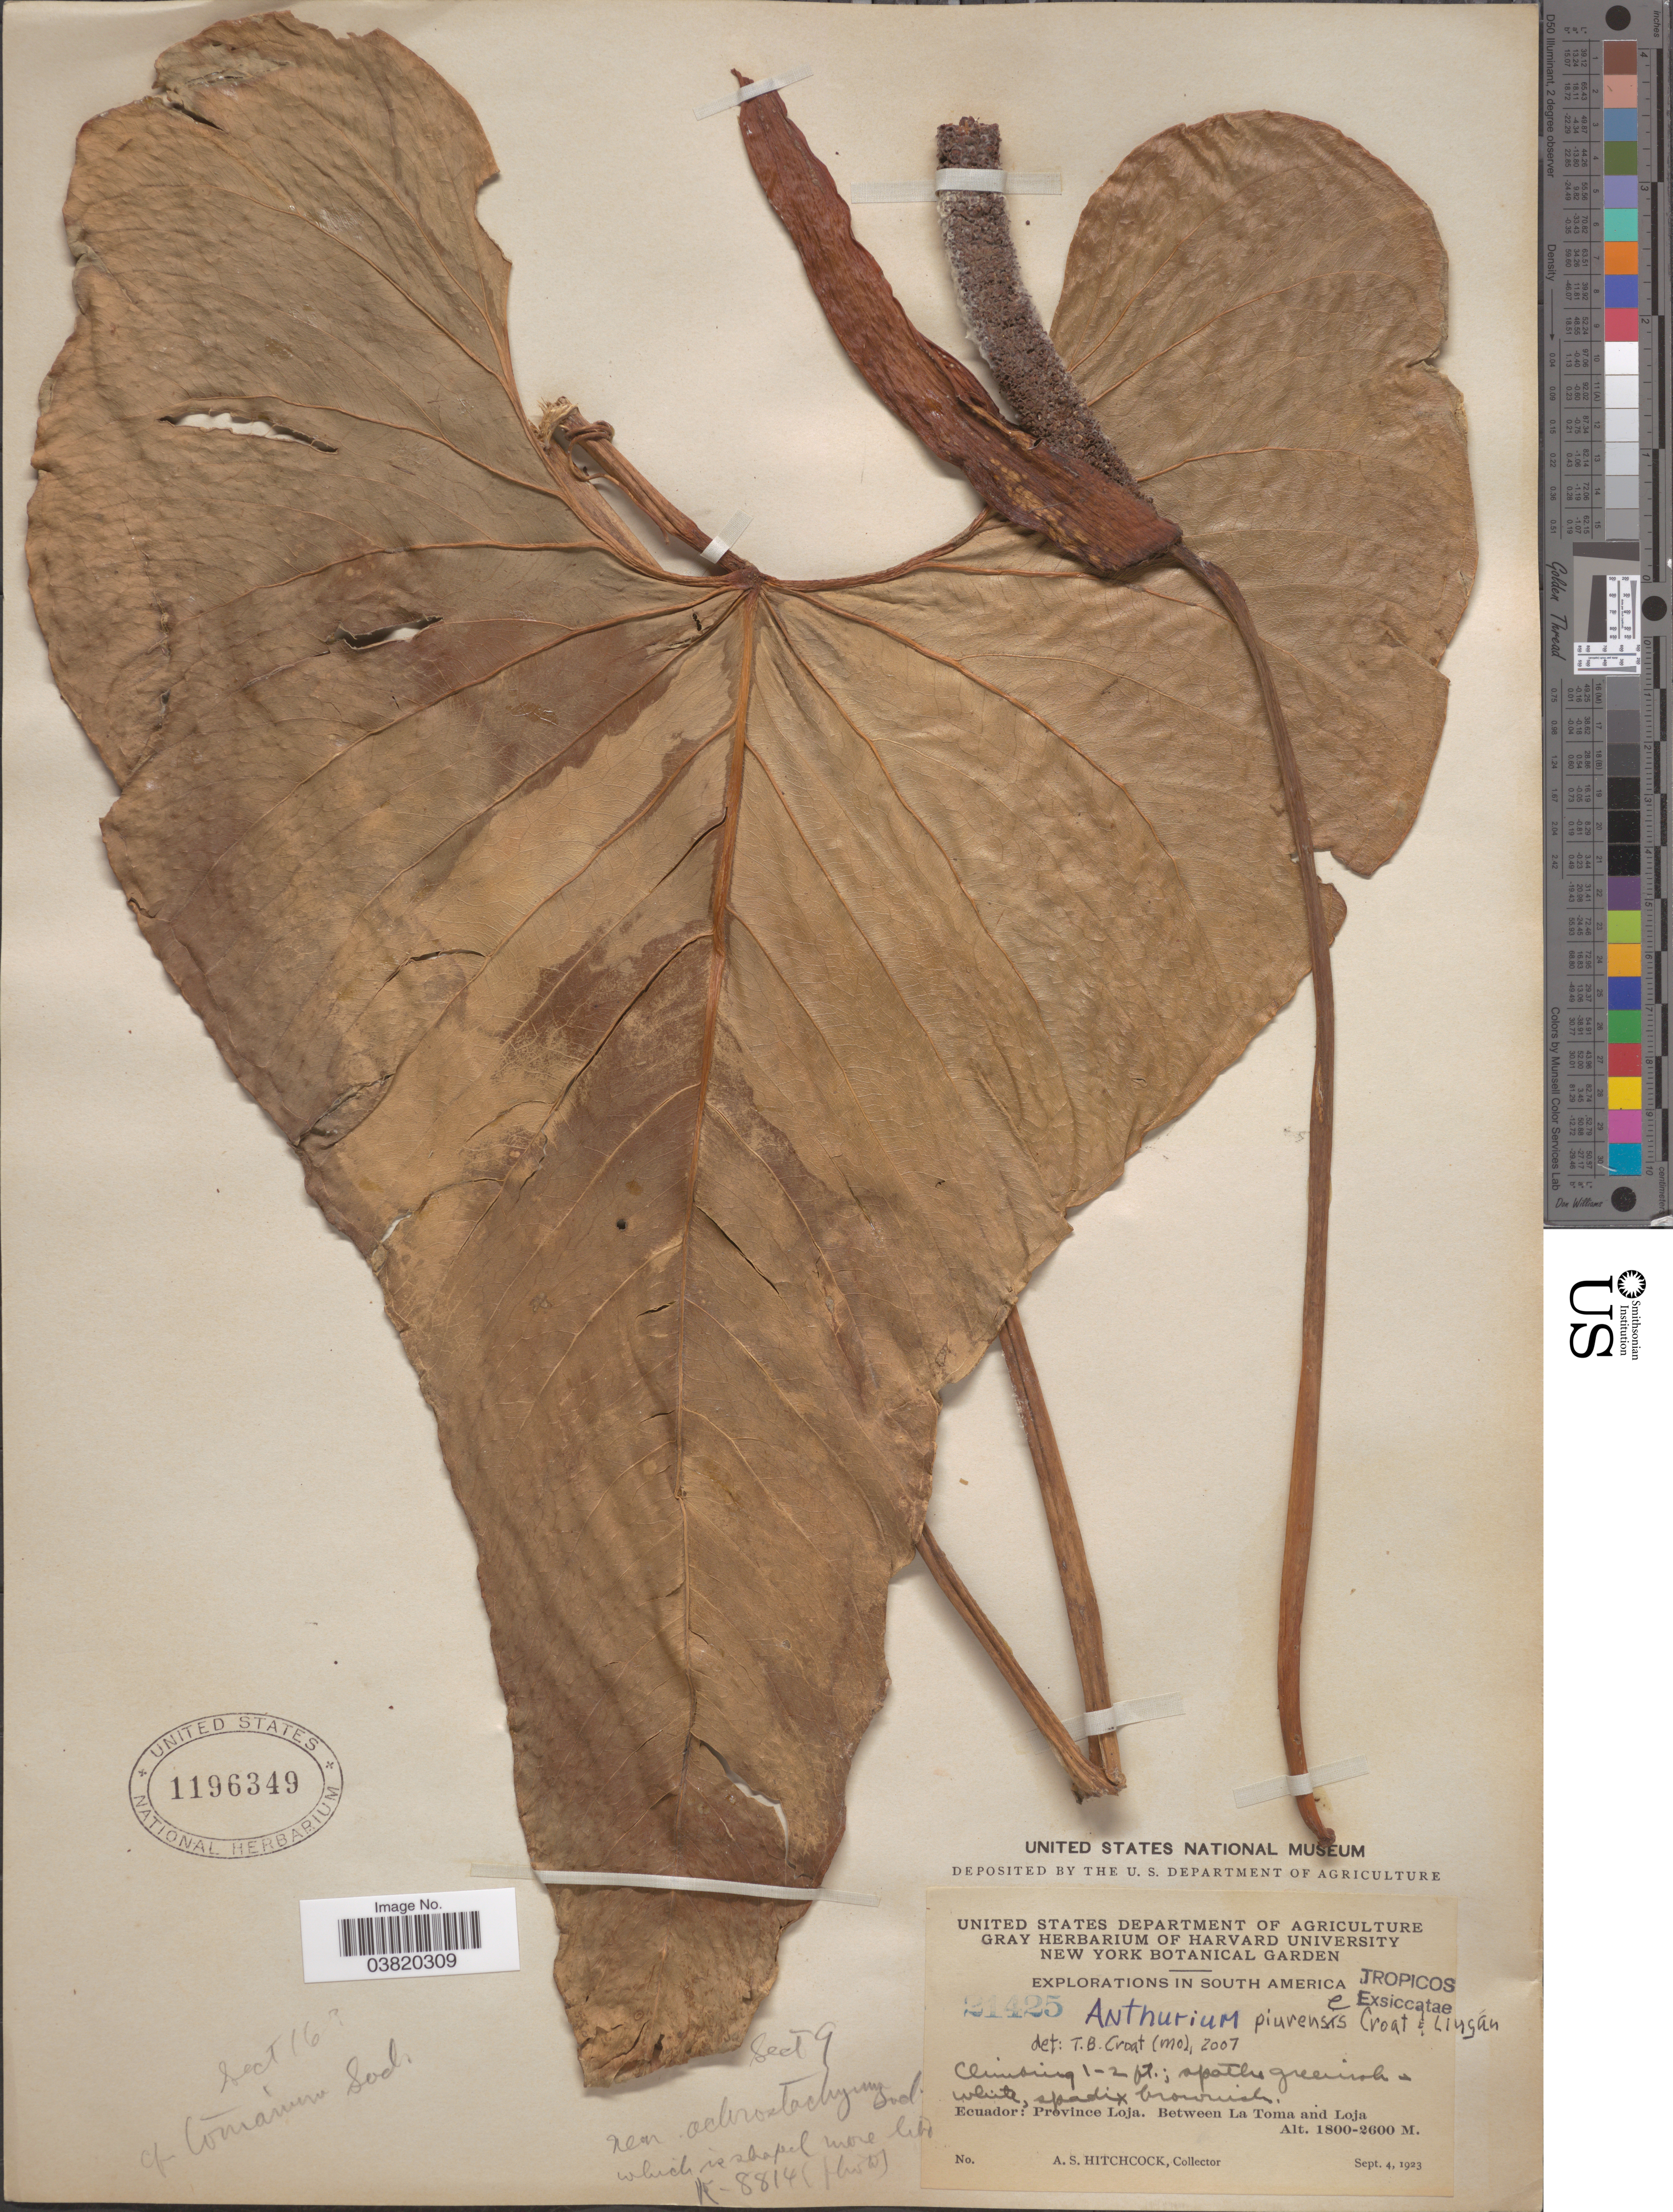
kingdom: Plantae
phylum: Tracheophyta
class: Liliopsida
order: Alismatales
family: Araceae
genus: Anthurium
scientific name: Anthurium piurensis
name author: Croat & Lingan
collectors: A. S. Hitchcock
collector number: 21425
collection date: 1923-09-04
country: Ecuador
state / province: Loja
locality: Between La Toma and Loja.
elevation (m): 1800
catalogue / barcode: US 1196349